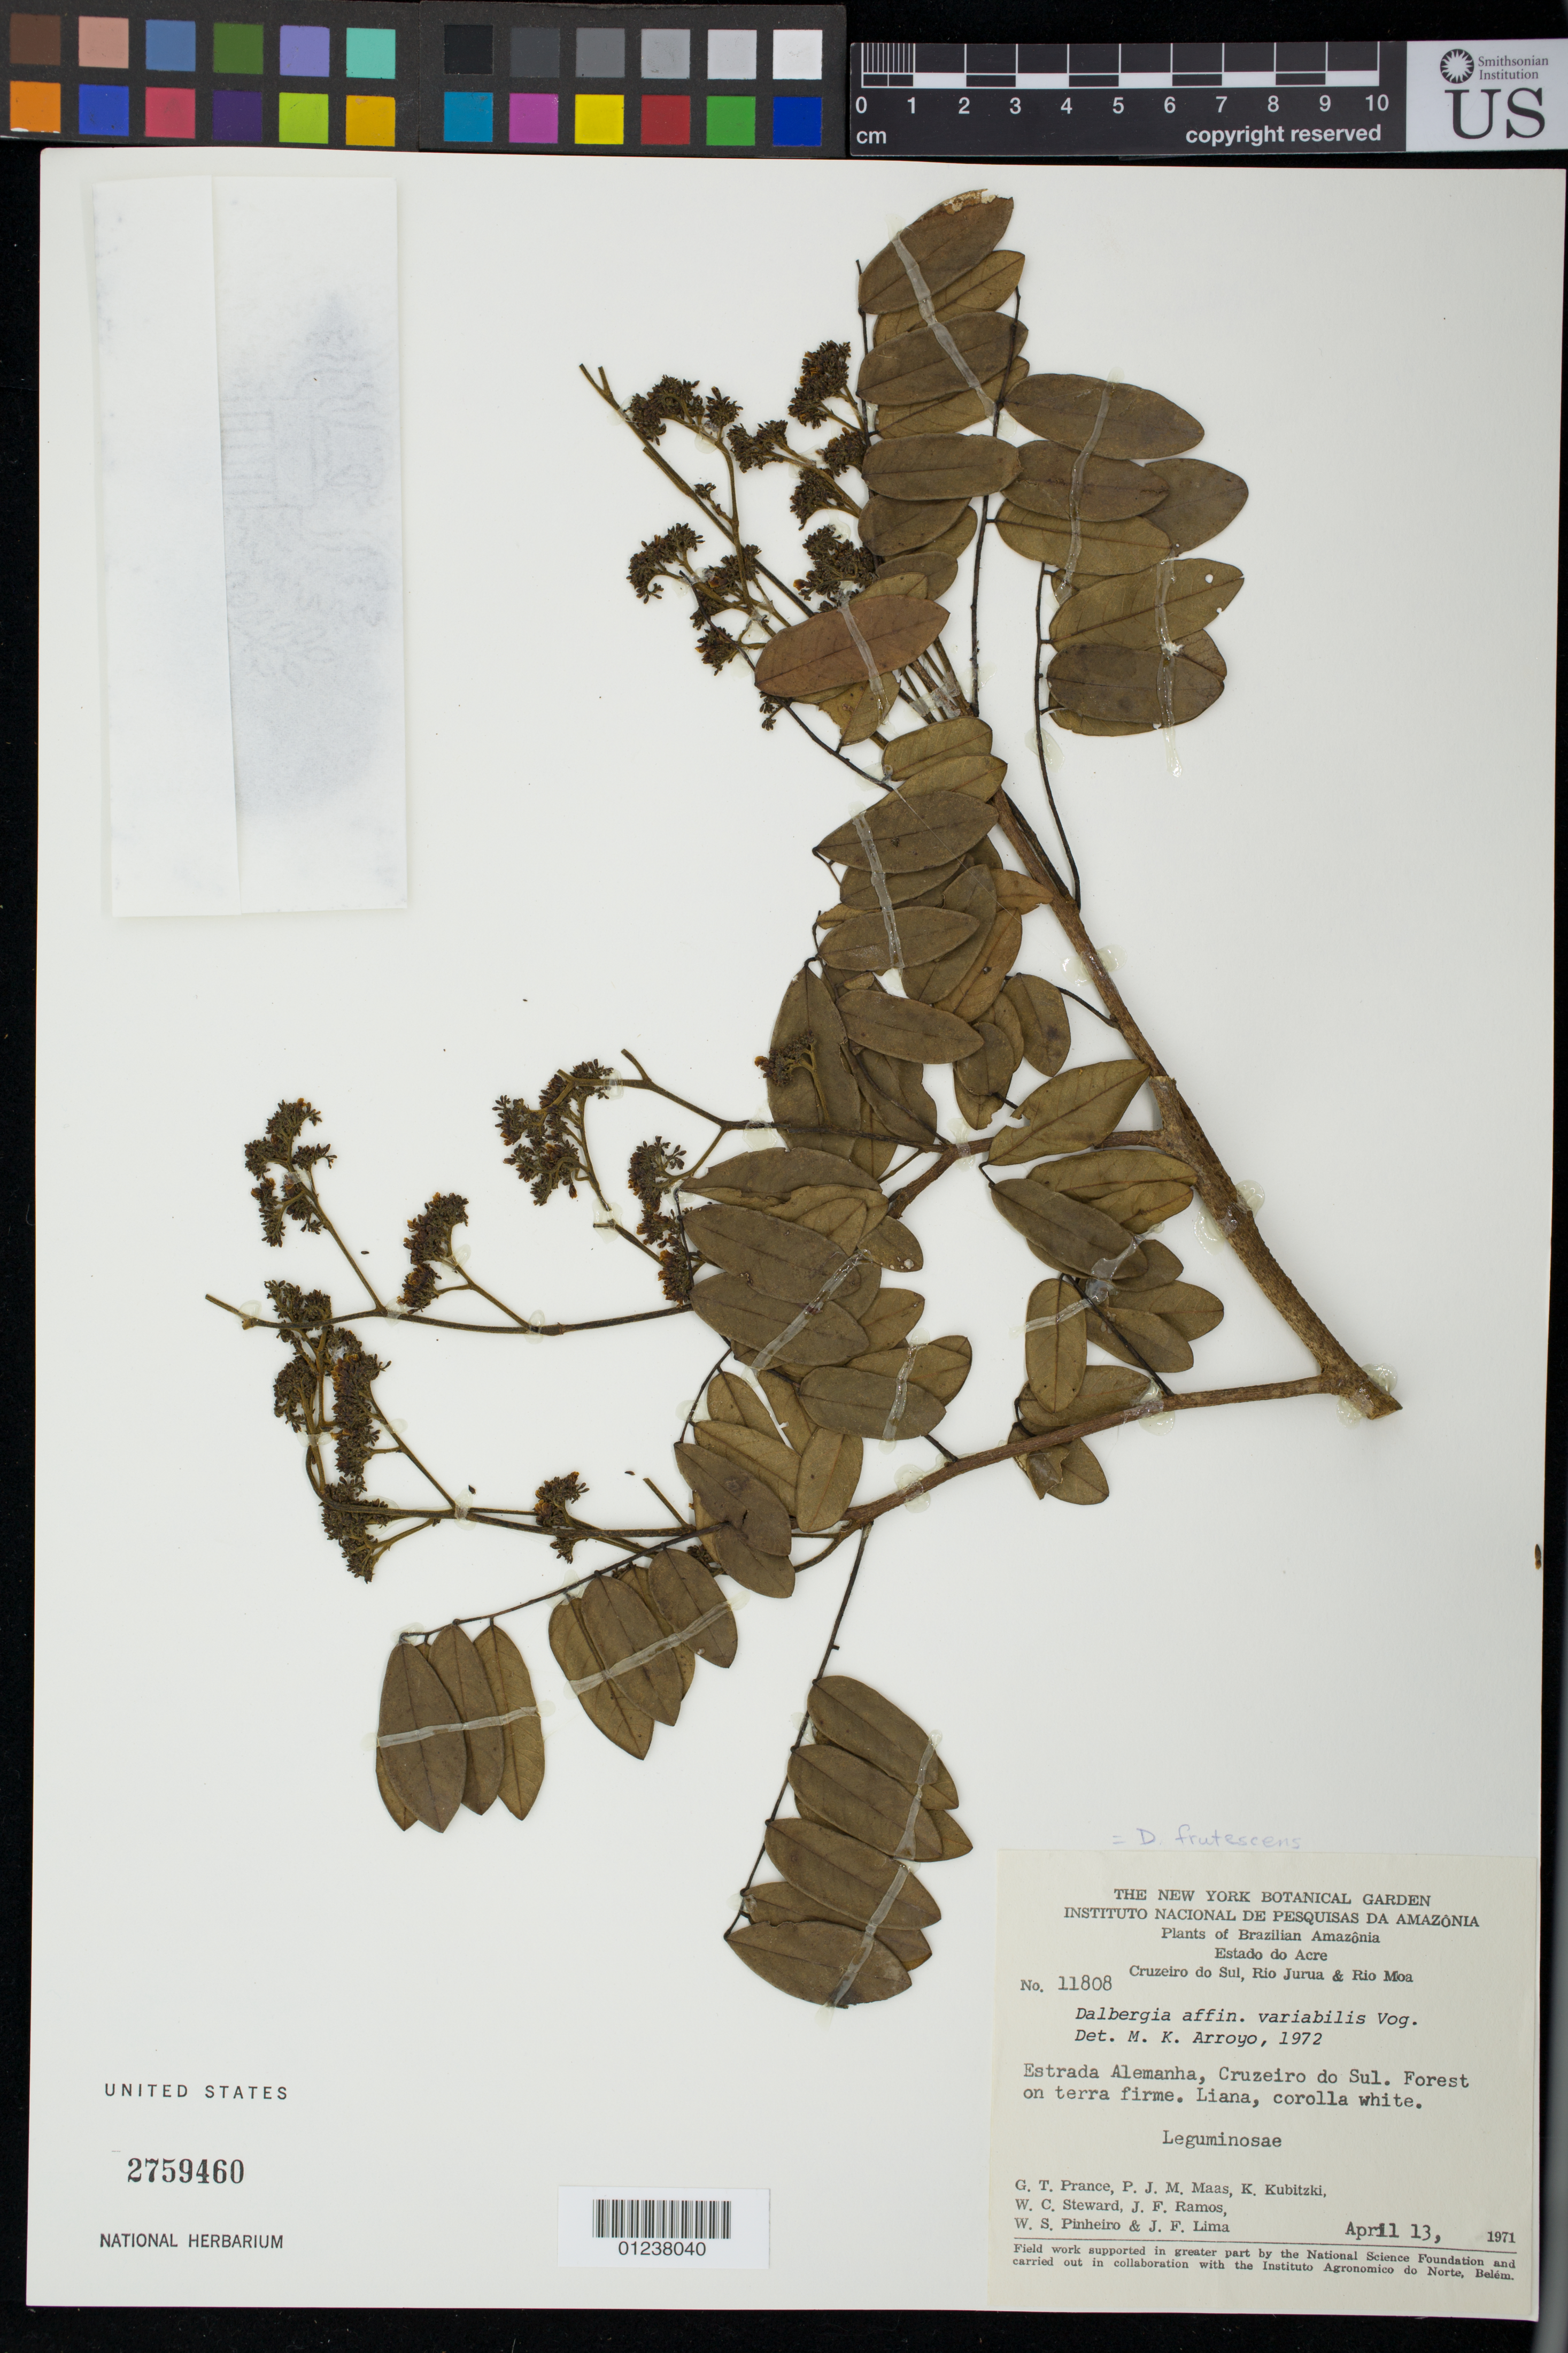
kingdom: Plantae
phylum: Tracheophyta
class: Magnoliopsida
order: Fabales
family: Fabaceae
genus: Dalbergia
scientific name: Dalbergia frutescens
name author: (Vell.) Britton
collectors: G. T. Prance, P. Maas, J. F. Ramos, K. Kubitzki, W. S. Pinheiro, W. C. Steward & J. F. Lima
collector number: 11808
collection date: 1971-04-13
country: Brazil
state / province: Acre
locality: Estrada Alemanha, Cruzeiro do Sul. Forest on terra firme. Liana, corolla white.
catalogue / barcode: US 2759460